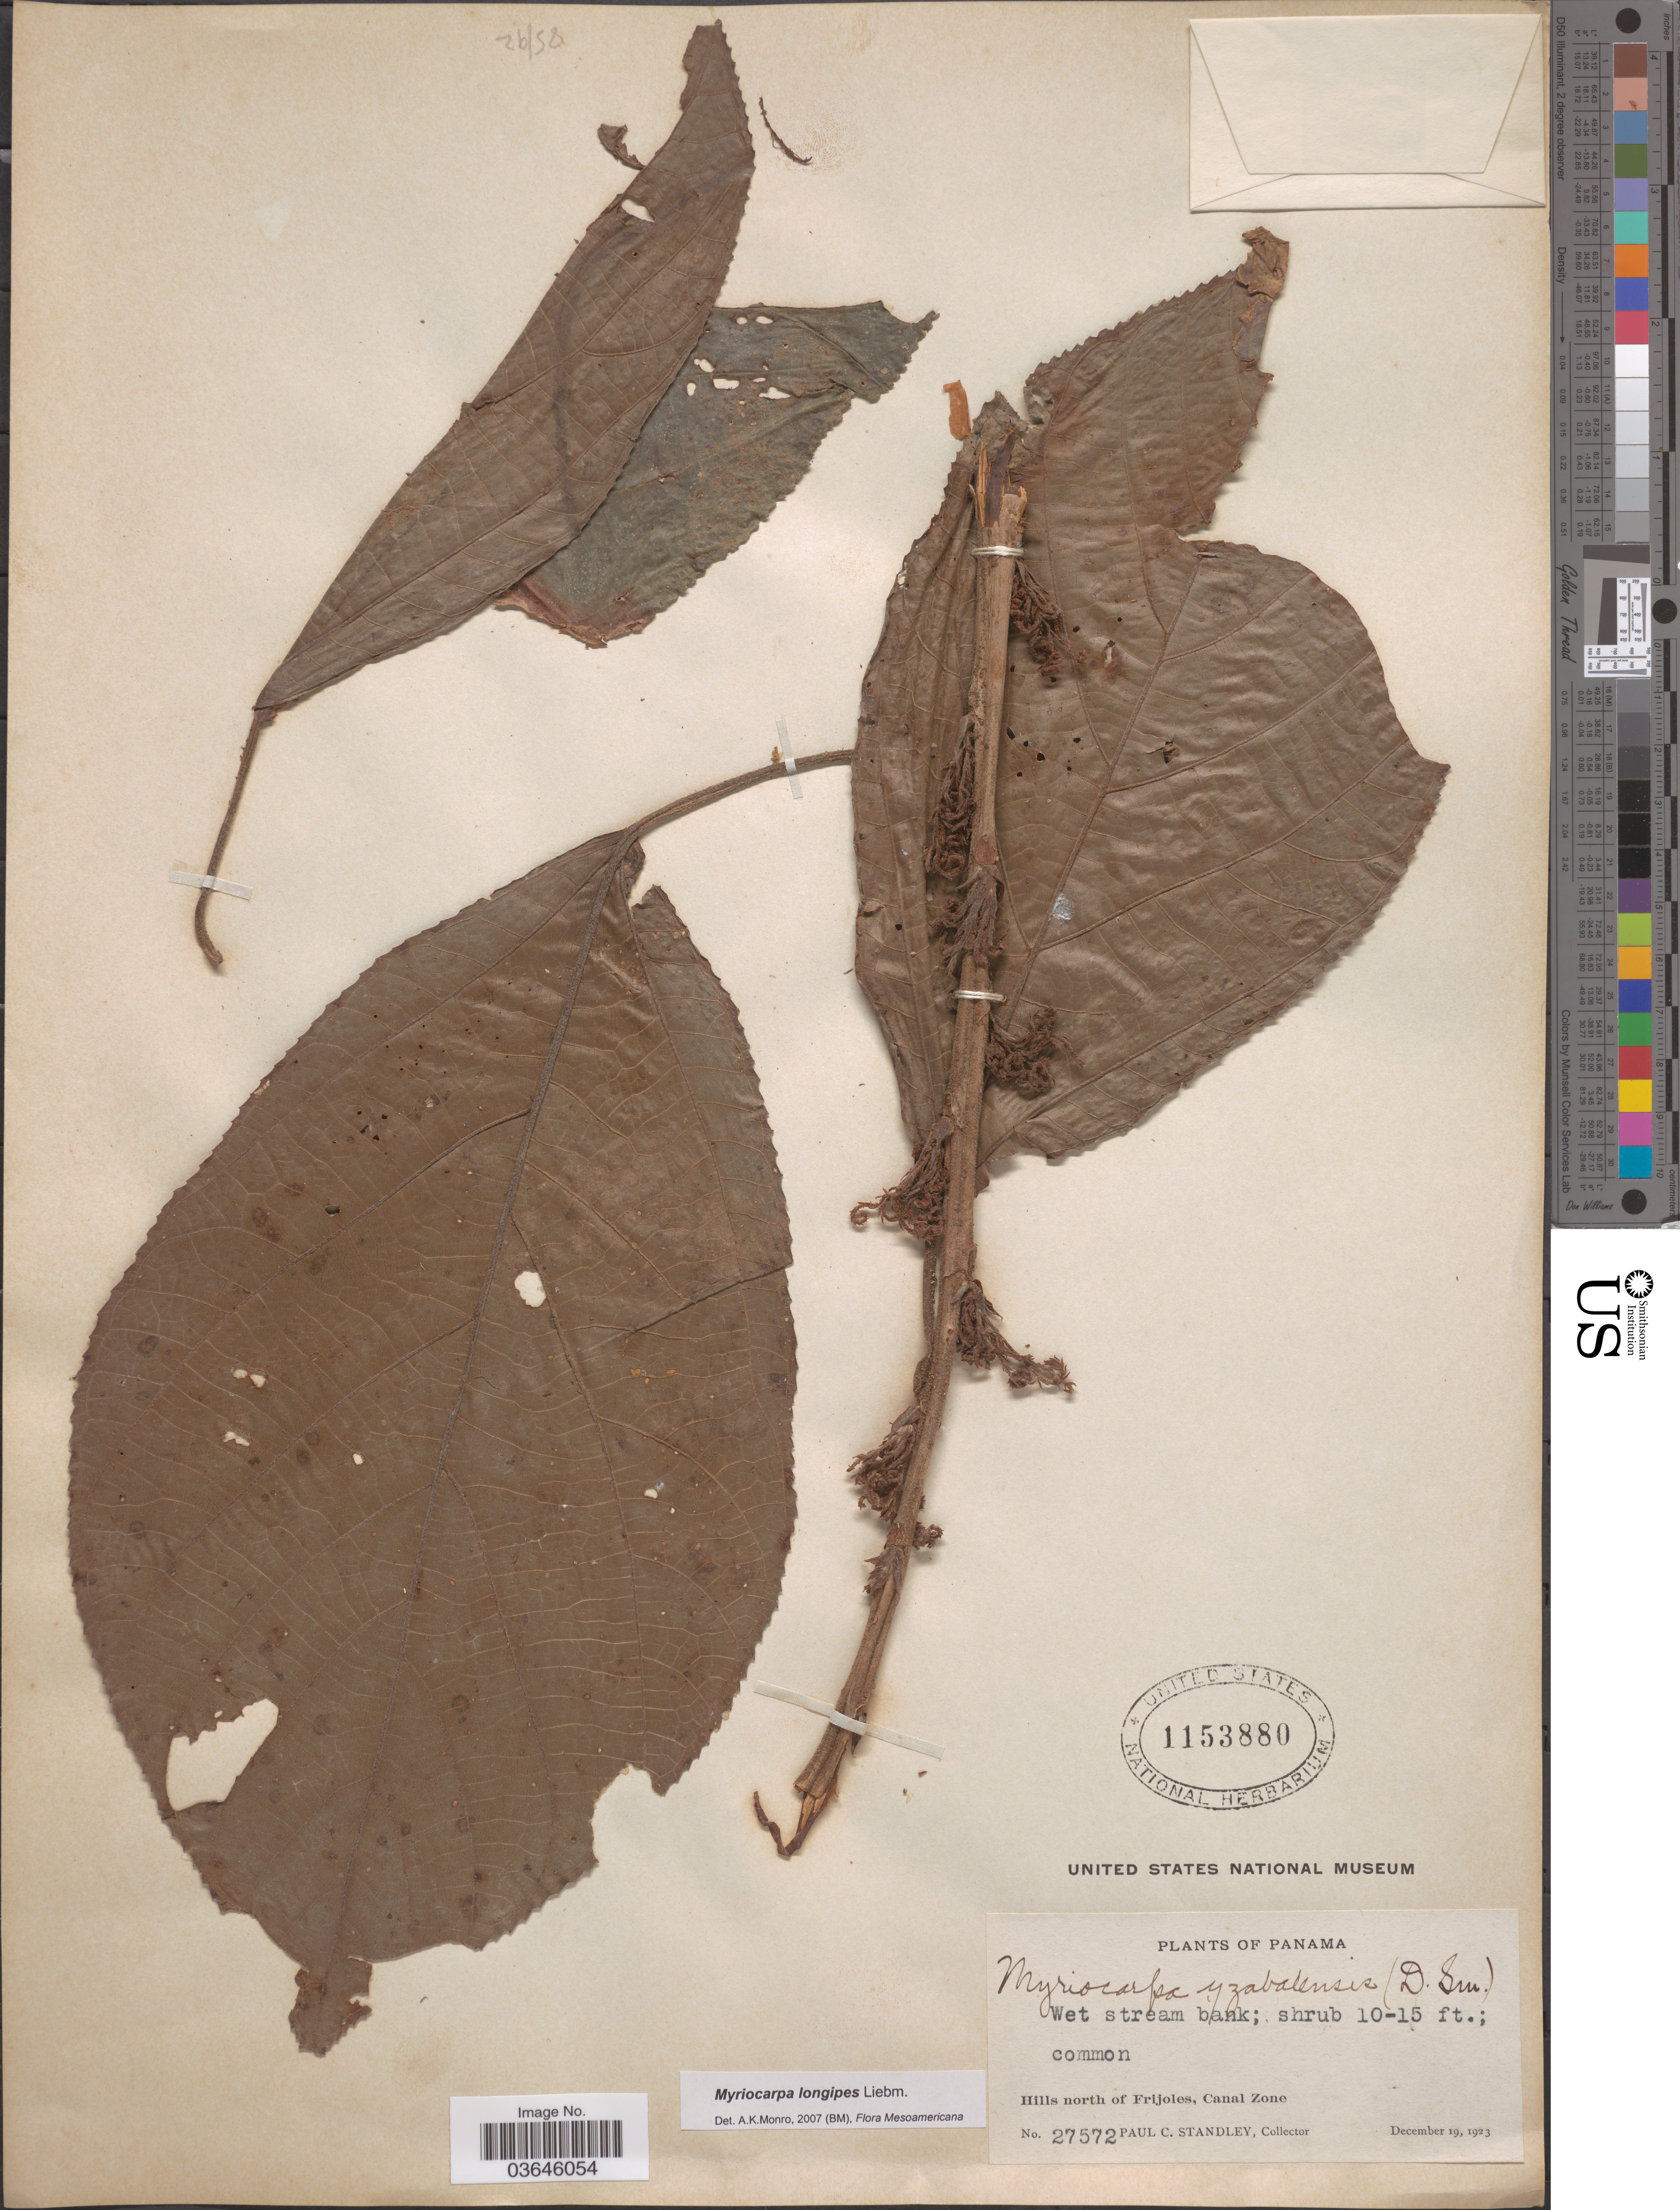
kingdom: Plantae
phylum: Tracheophyta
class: Magnoliopsida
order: Rosales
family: Urticaceae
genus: Myriocarpa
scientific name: Myriocarpa longipes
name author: Liebm.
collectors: P. C. Standley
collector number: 27572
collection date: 1923-12-19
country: Panama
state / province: Colón / Panamá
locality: Hills north of Frijoles, Canal Zone.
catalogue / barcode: US 1153880